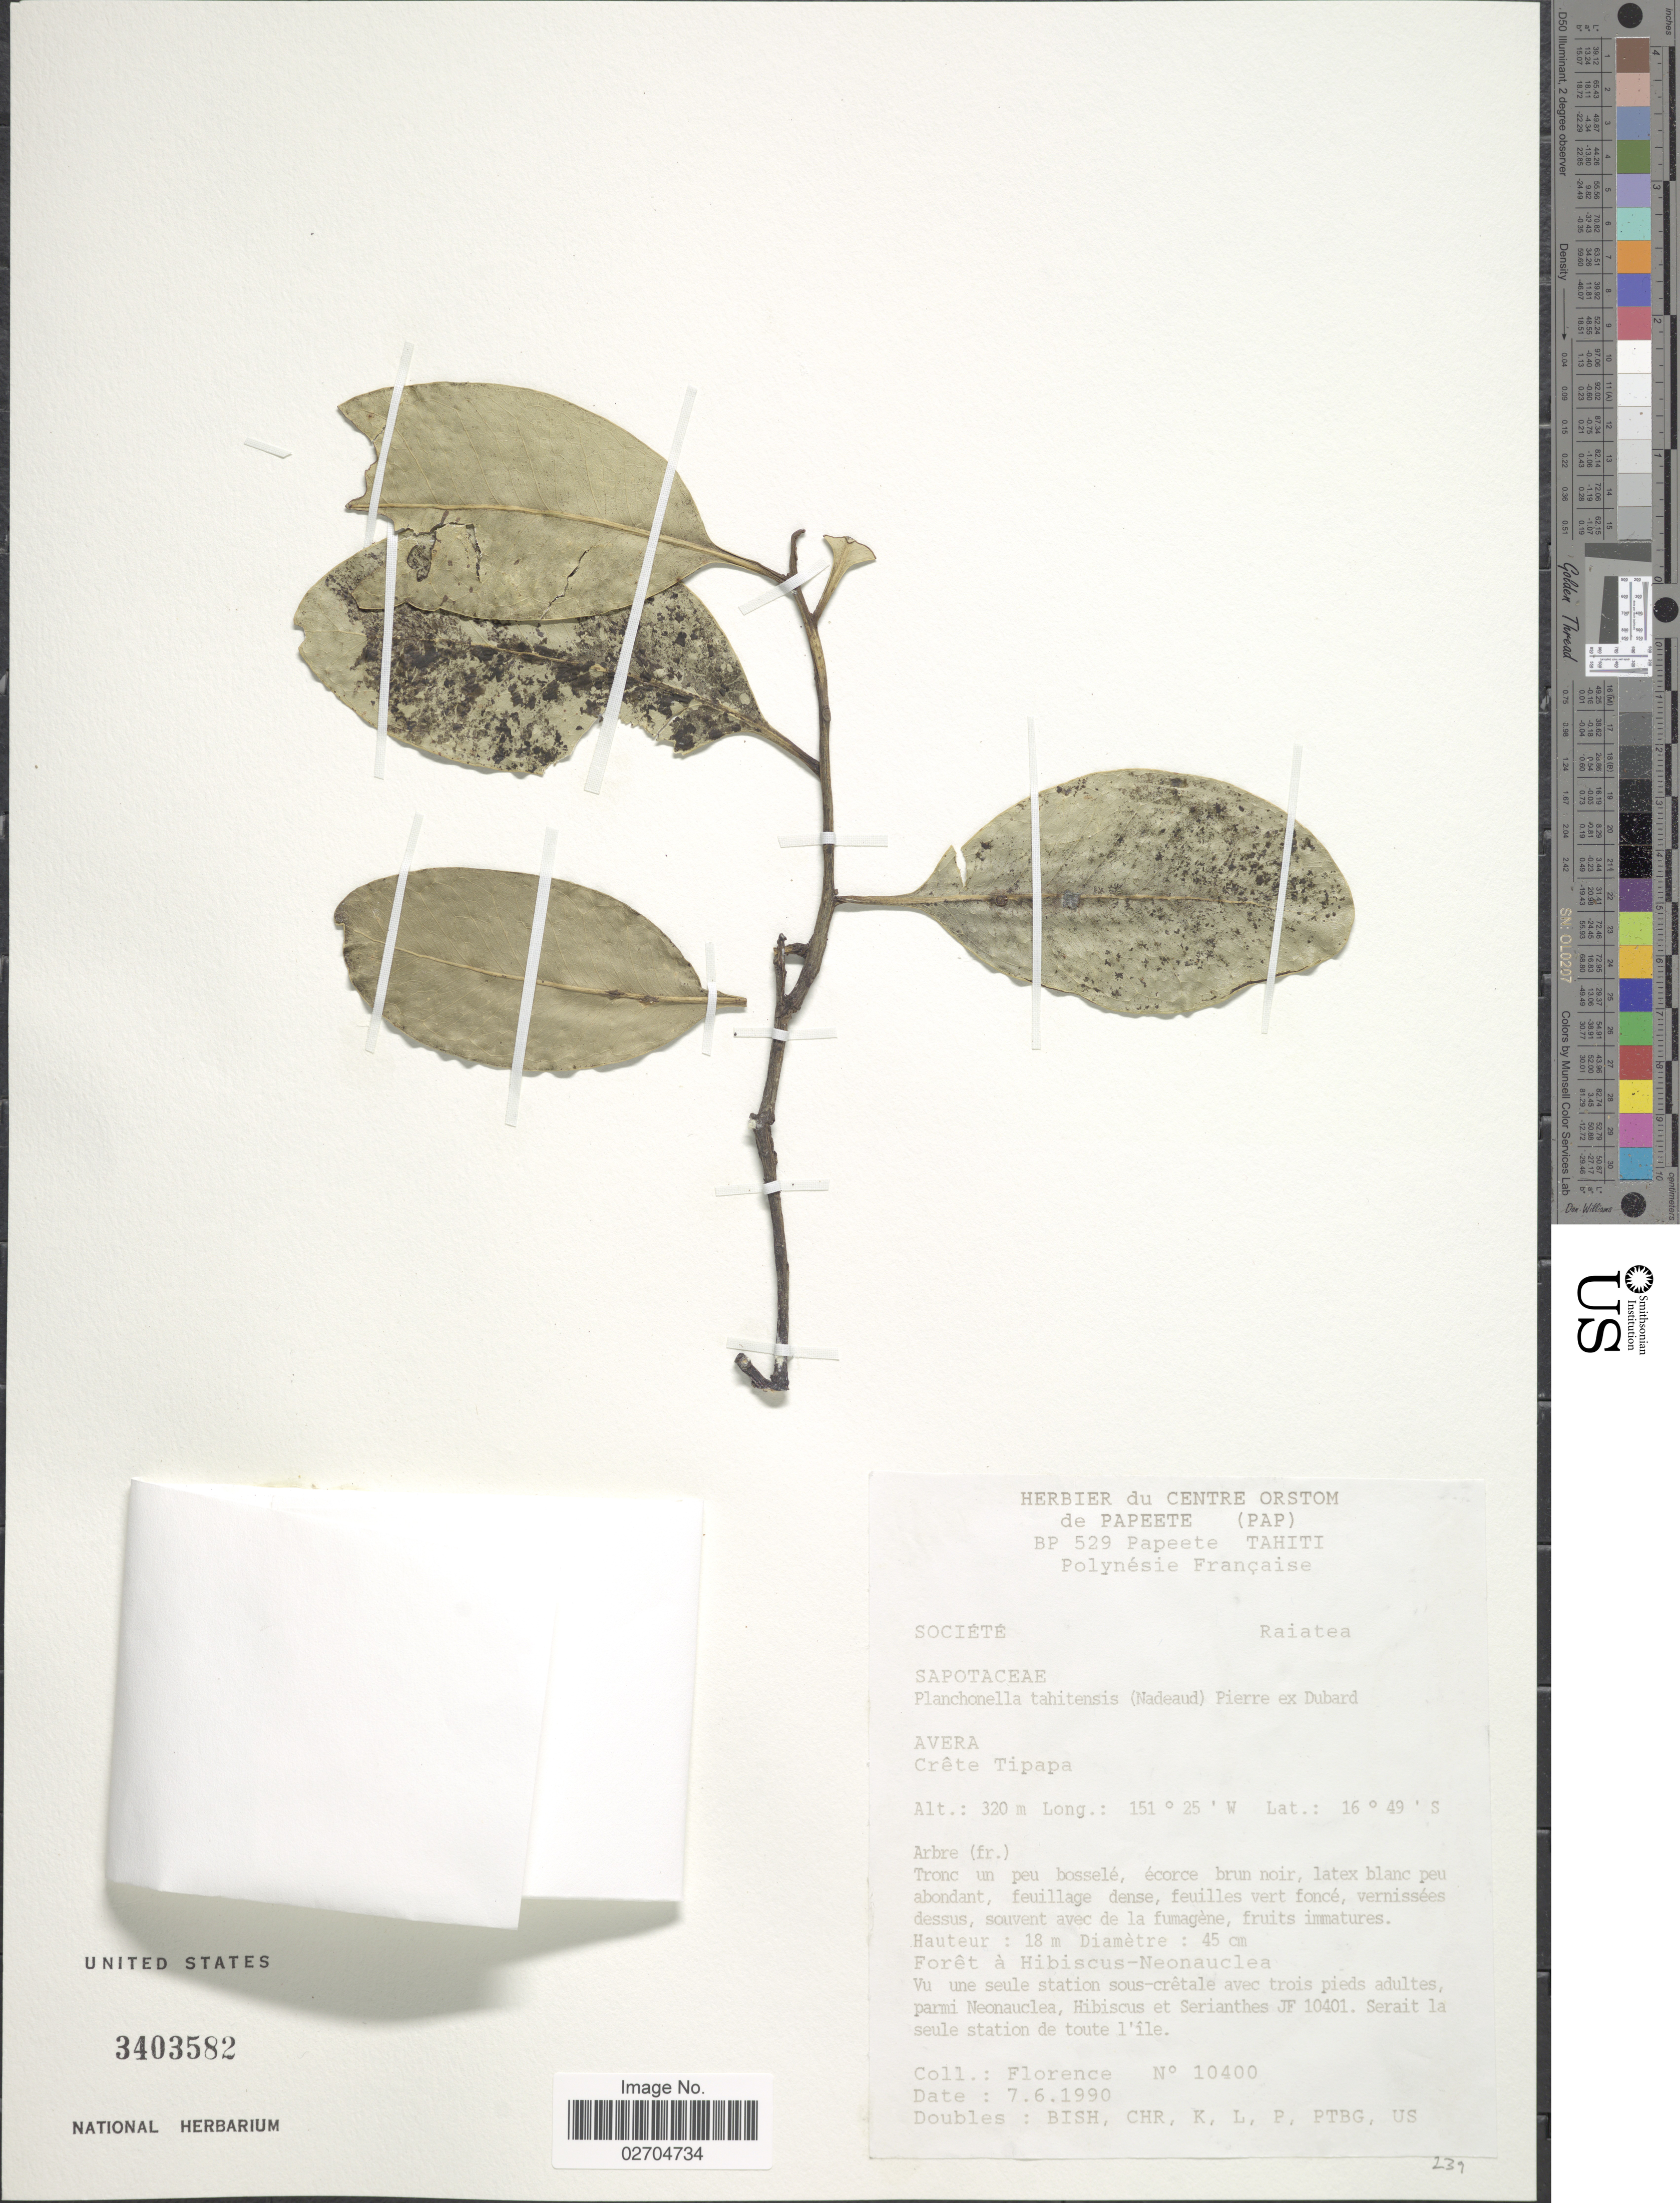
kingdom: Plantae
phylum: Tracheophyta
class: Magnoliopsida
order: Ericales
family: Sapotaceae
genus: Planchonella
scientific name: Planchonella tahitensis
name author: (Nadeaud) Pierre ex Dubard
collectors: -. Florence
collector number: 10400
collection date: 1990-06-07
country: French Polynesia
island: Raiatea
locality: Societe Raiatea. Avera. Crete Tipapa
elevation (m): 320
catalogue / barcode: US 3403582